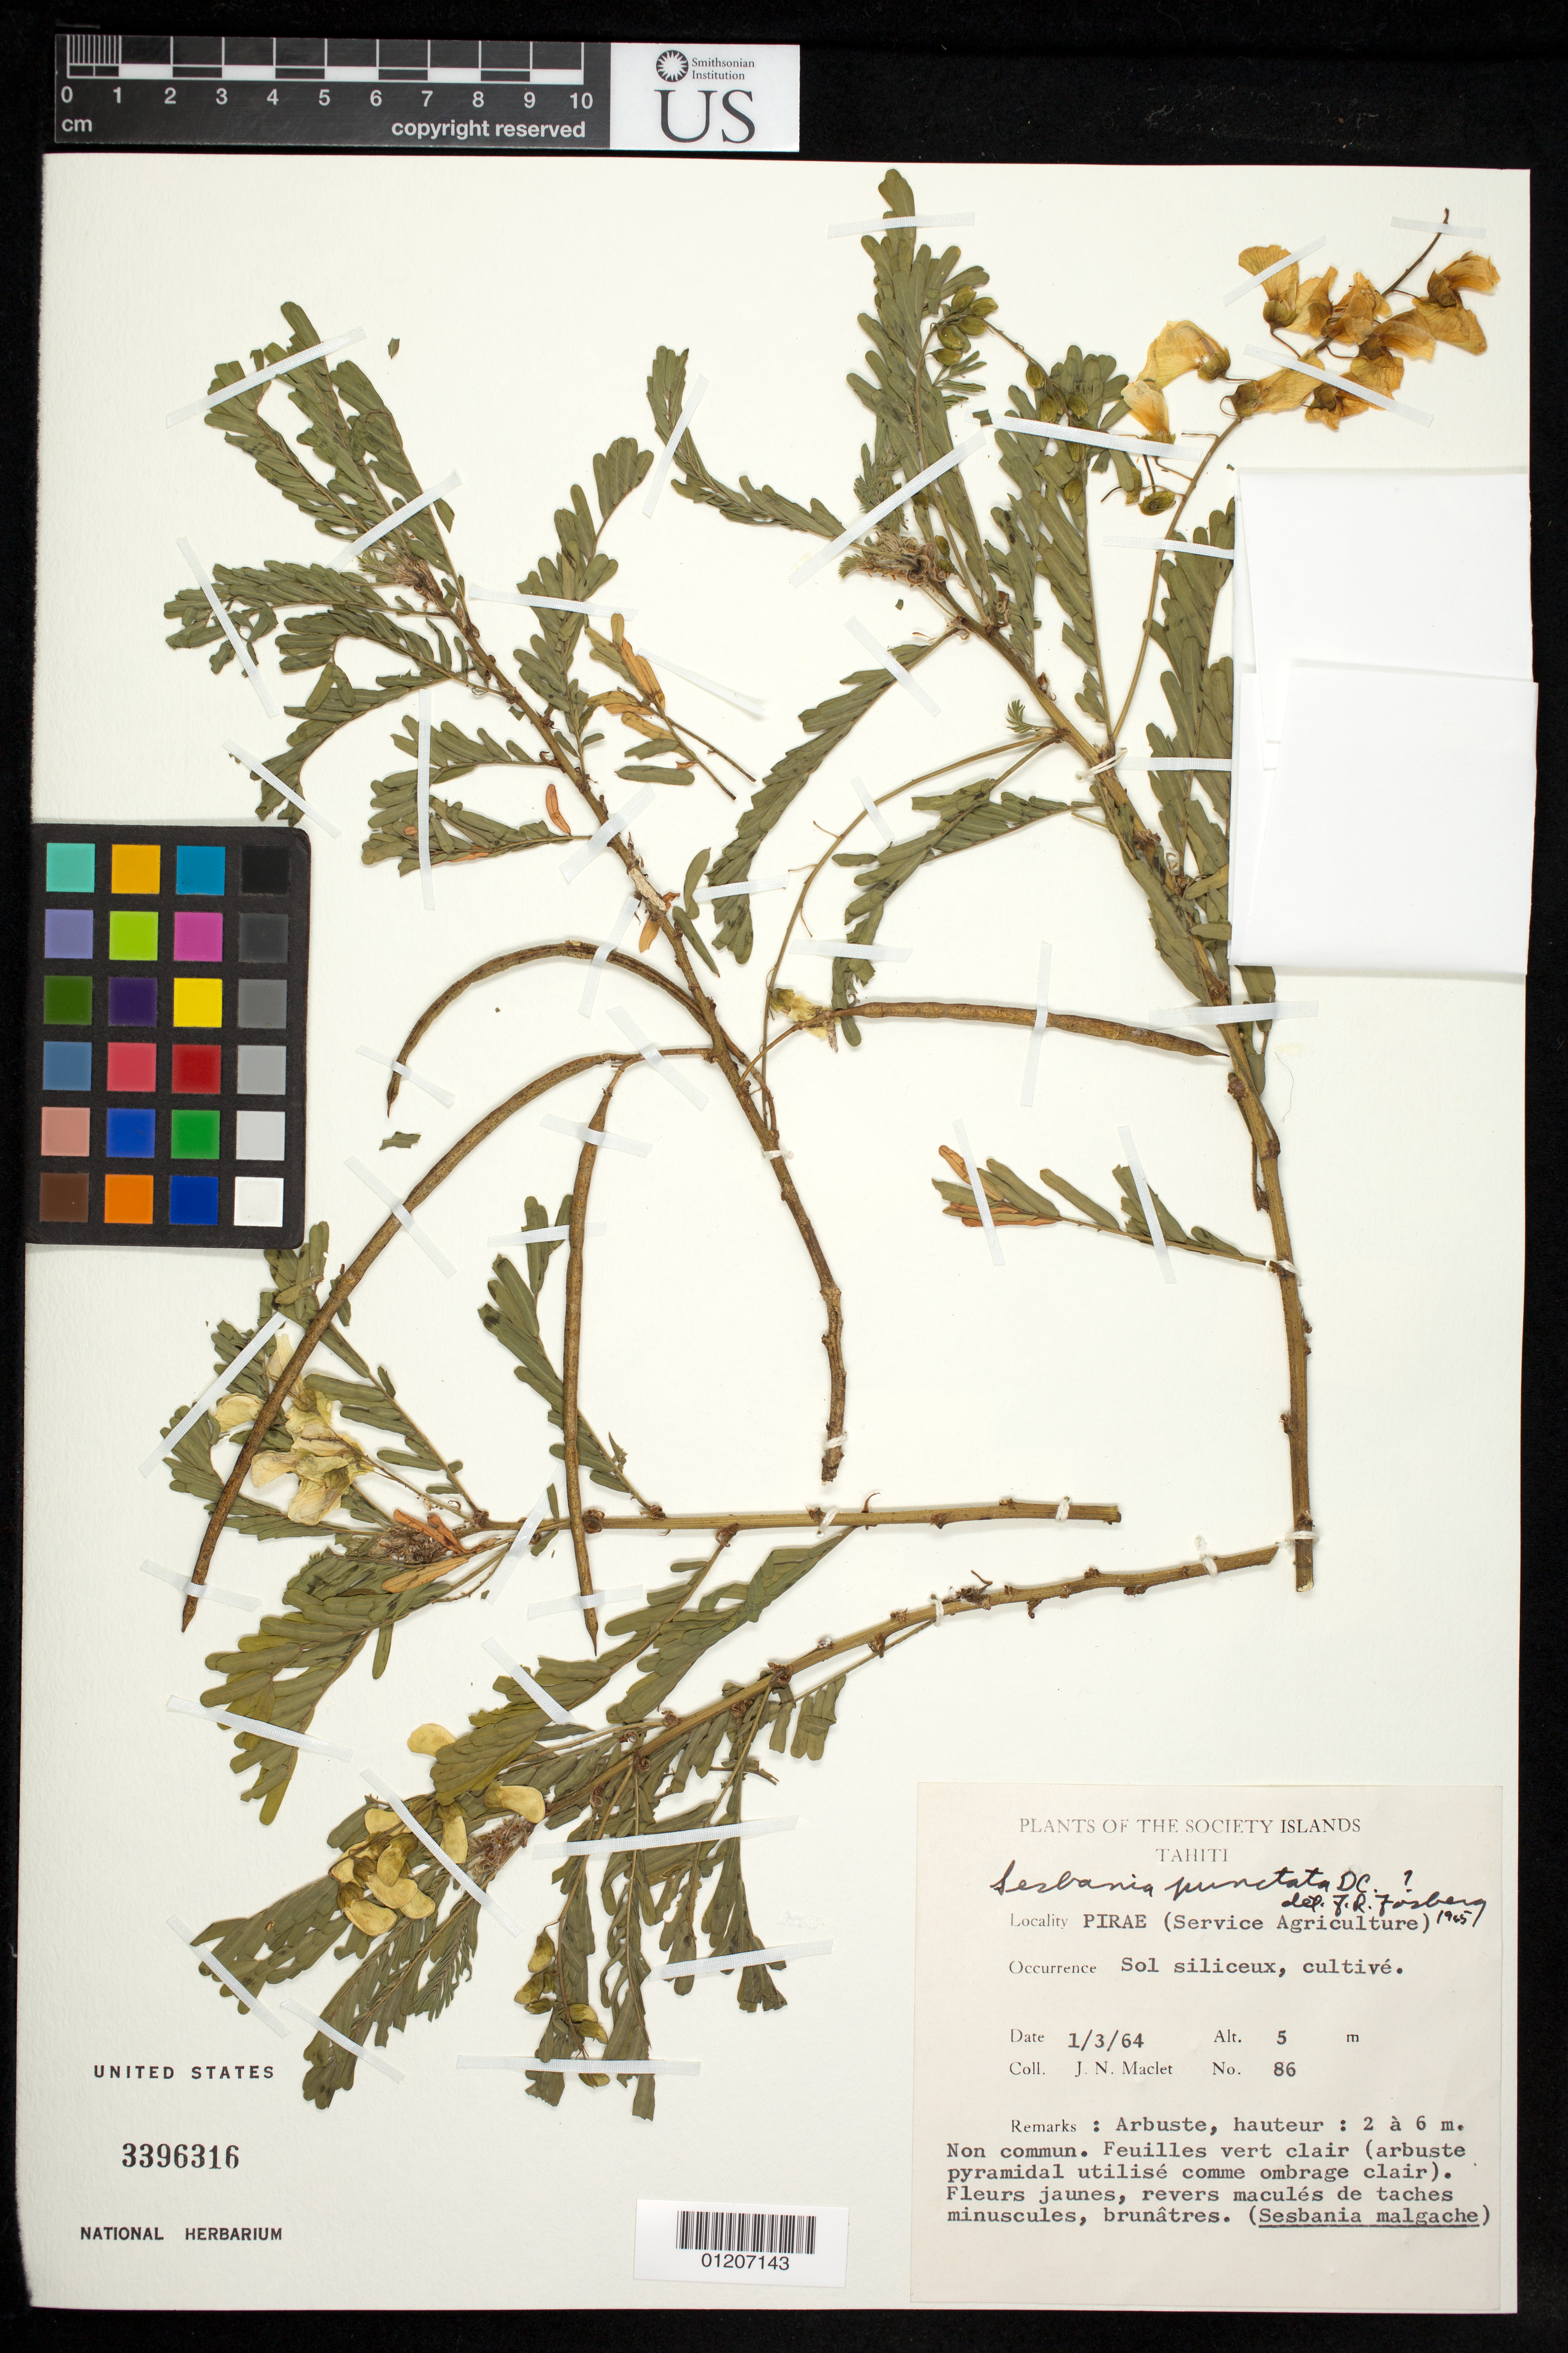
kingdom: Plantae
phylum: Tracheophyta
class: Magnoliopsida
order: Fabales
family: Fabaceae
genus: Sesbania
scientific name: Sesbania punctata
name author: DC.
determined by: Fosberg, F. R.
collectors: J. Maclet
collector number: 86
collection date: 1964-03-01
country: French Polynesia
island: Tahiti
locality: Pirae (service agriculture)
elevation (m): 5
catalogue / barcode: US 3396316